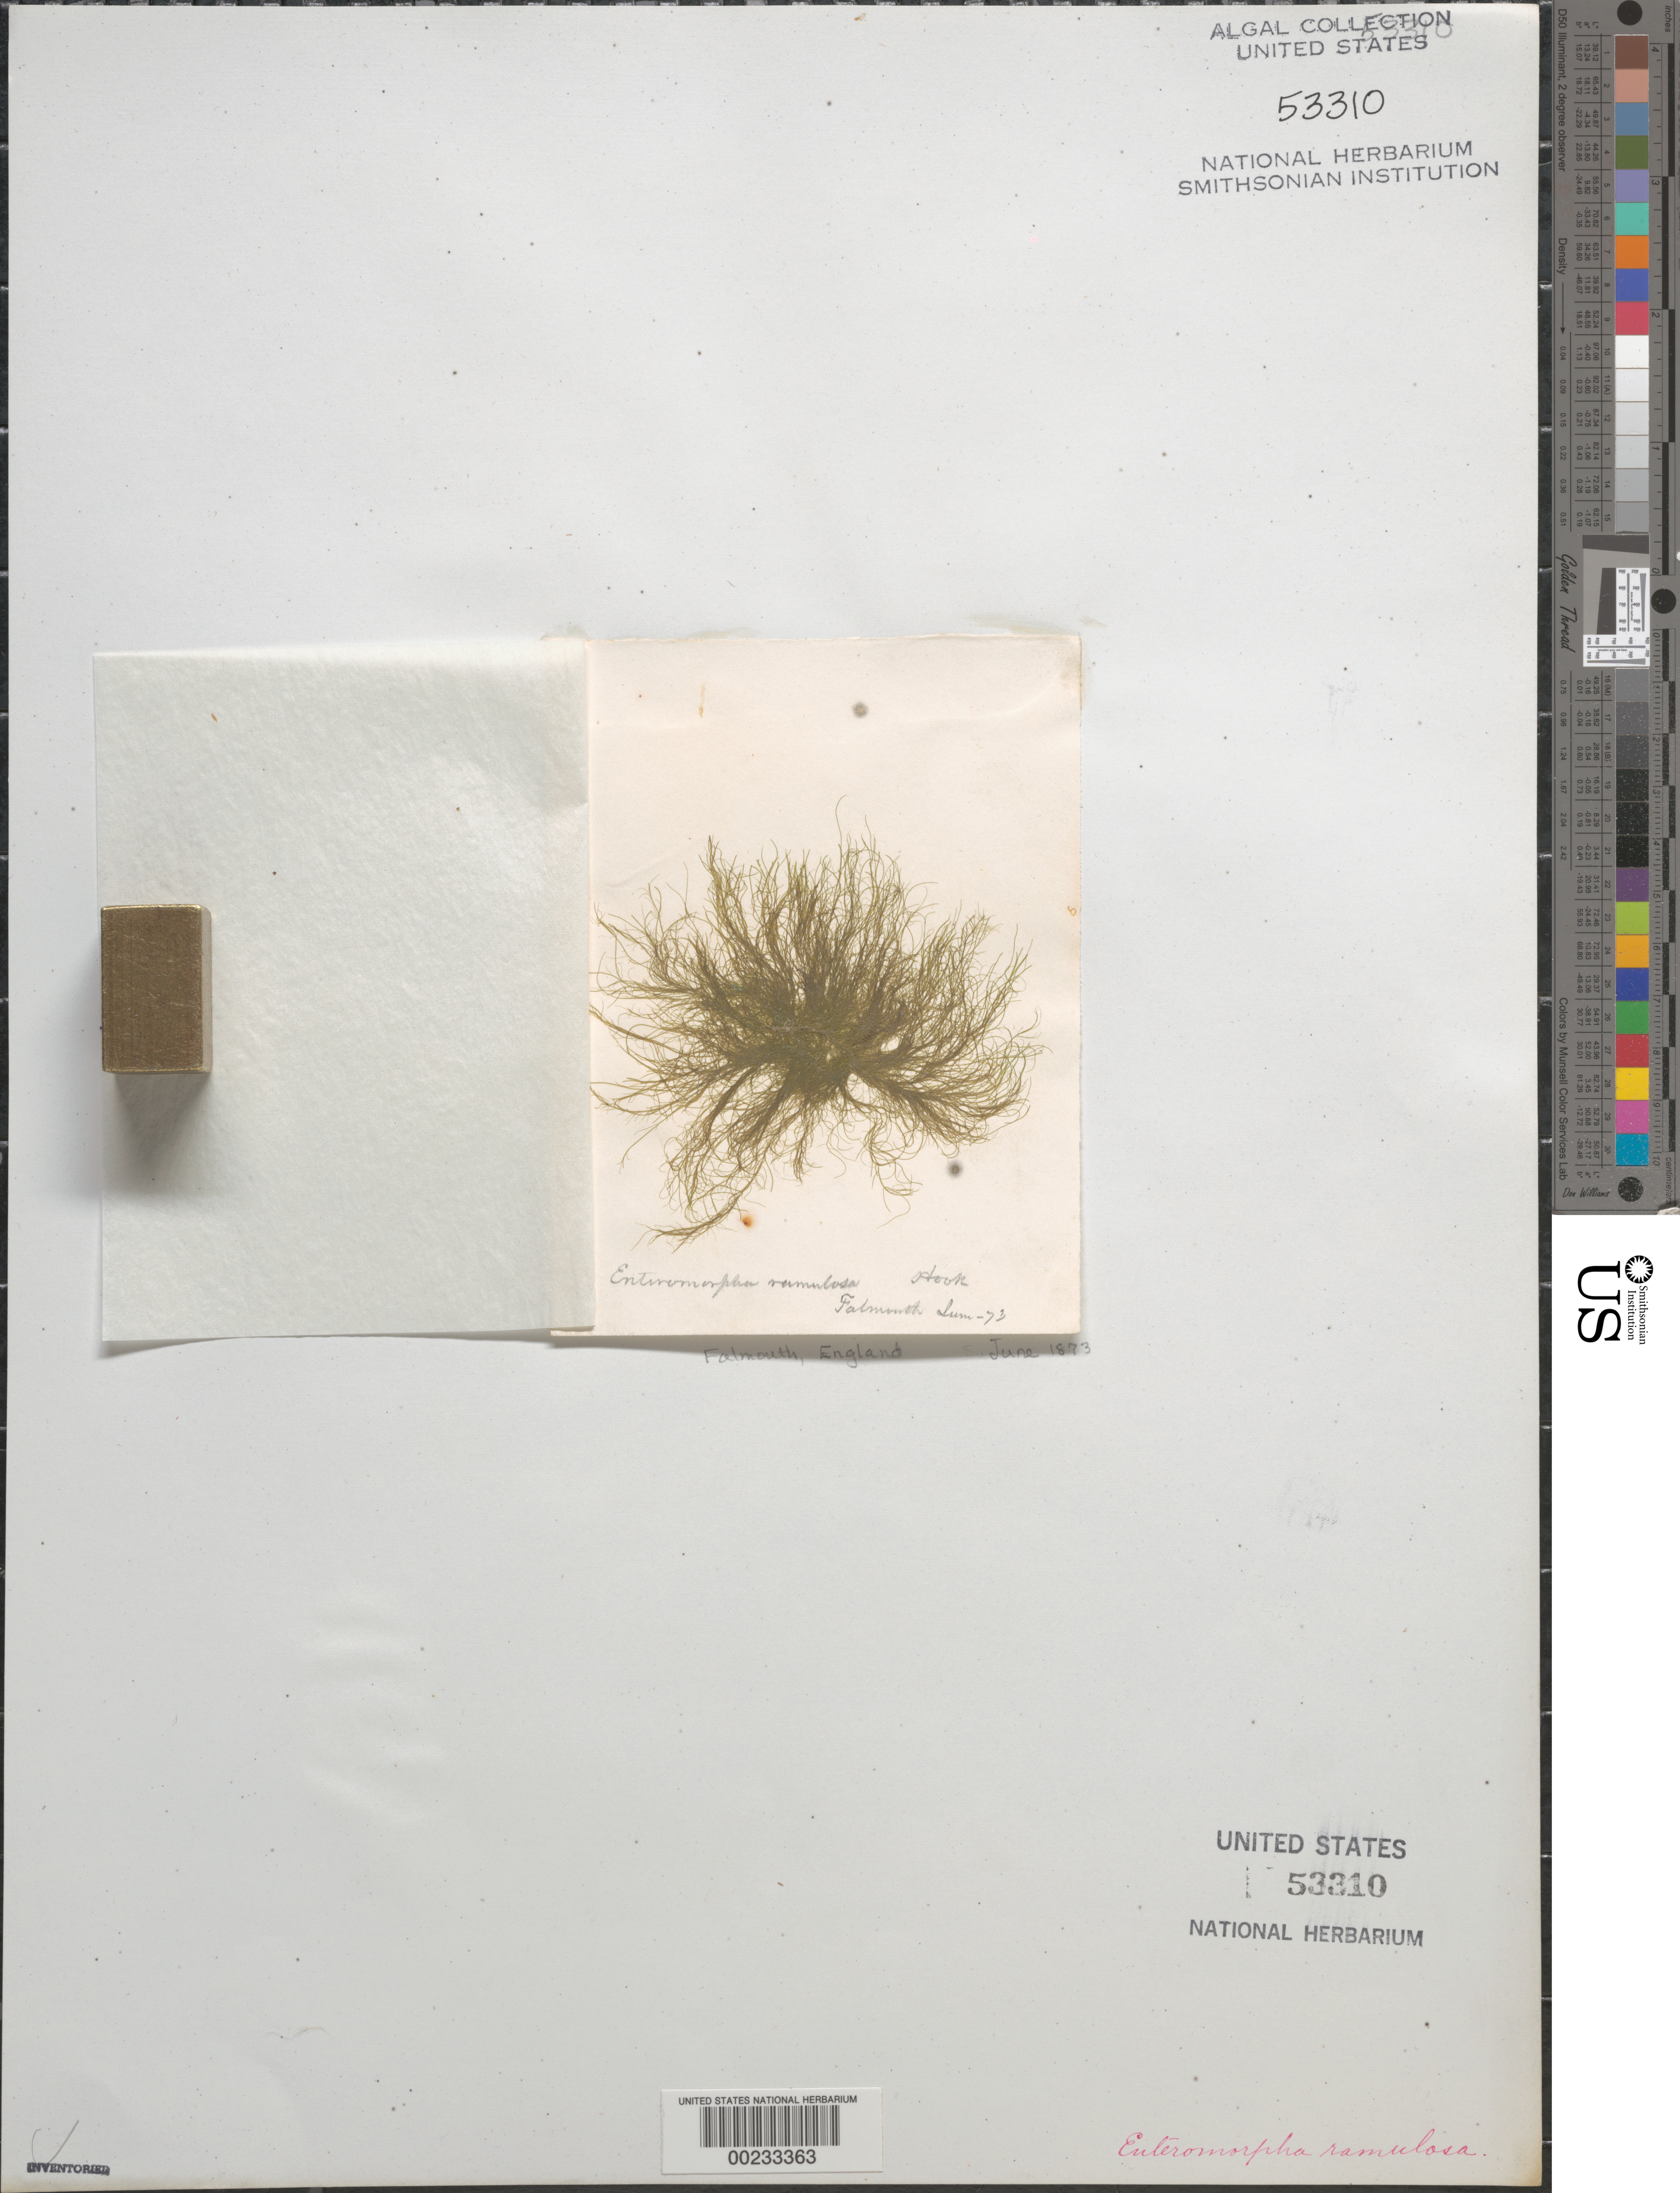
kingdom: Plantae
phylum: Chlorophyta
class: Ulvophyceae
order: Ulvales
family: Ulvaceae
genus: Ulva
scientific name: Ulva clathrata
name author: (Roth) C. Agardh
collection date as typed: Jun 1873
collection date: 1873-06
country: United Kingdom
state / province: England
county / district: Cornwall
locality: Falmouth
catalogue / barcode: US 53310